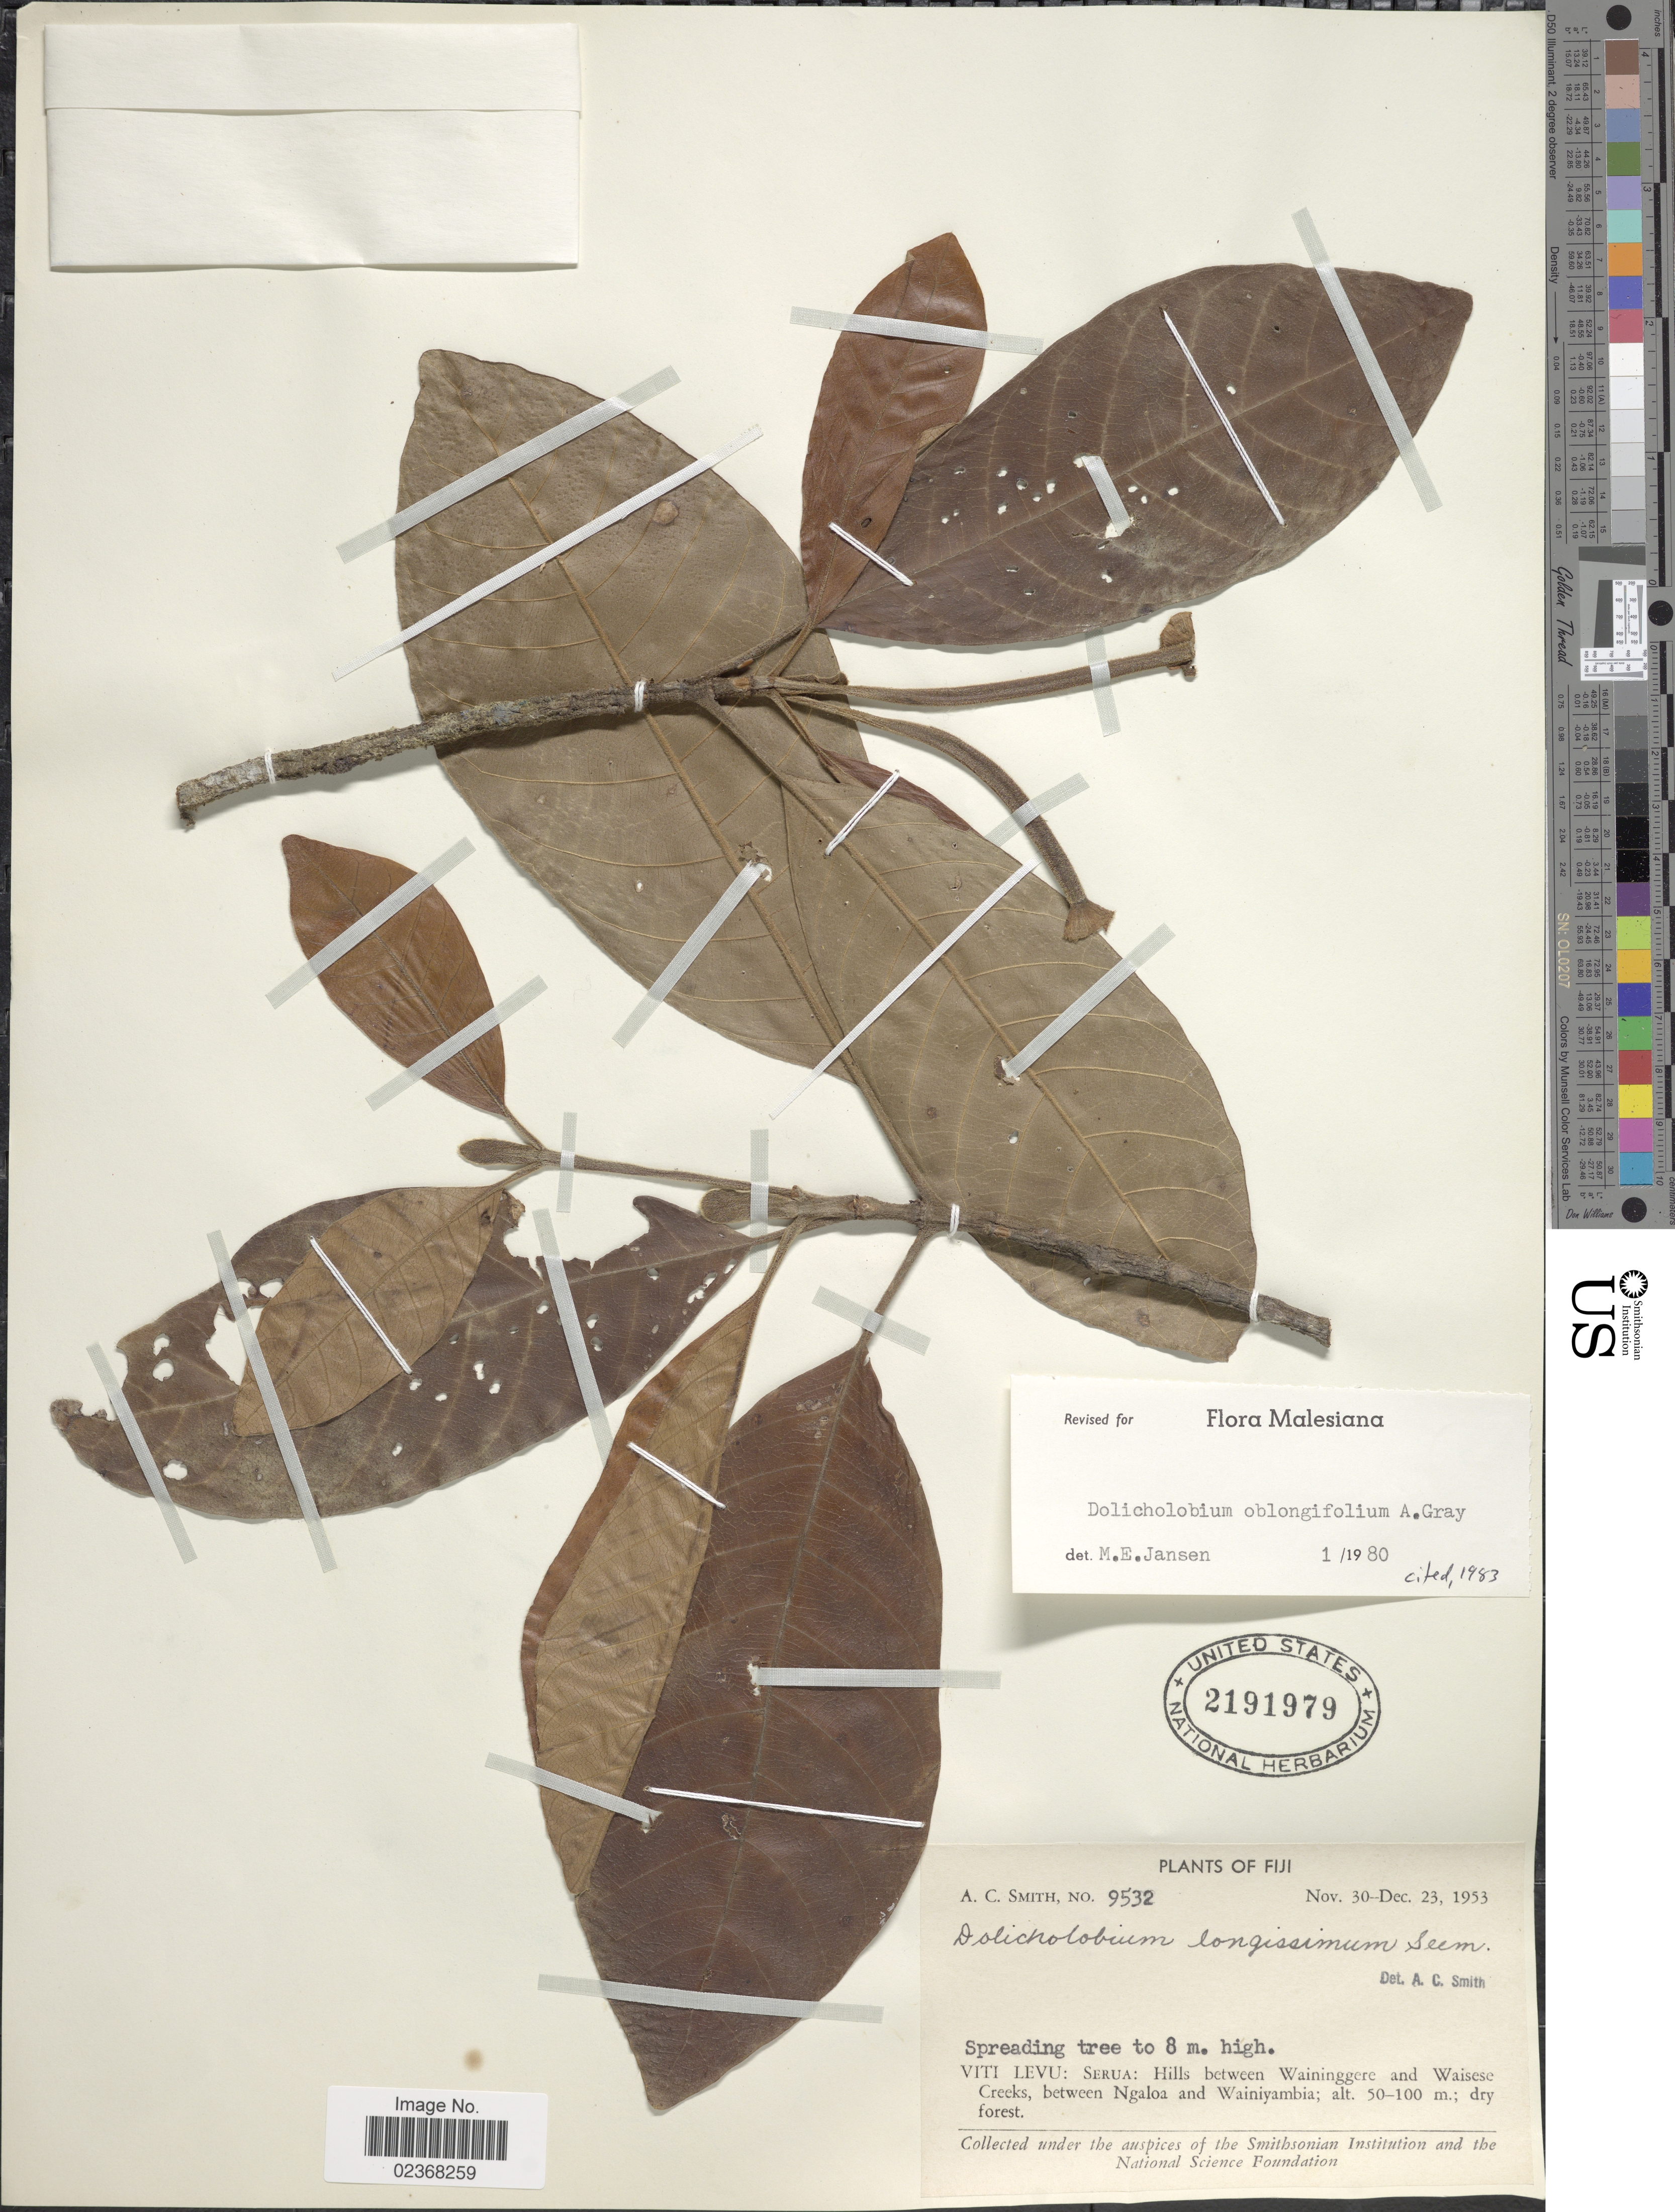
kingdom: Plantae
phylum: Tracheophyta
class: Magnoliopsida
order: Gentianales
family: Rubiaceae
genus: Dolicholobium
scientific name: Dolicholobium oblongifolium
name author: A. Gray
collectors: A. C. Smith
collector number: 9532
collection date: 1953-11-30/1953-12-23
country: Fiji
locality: Viti Levu: Serua: Hills between Waininggere and Waisese Creeks, between Ngaloa and Wainiyambia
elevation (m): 50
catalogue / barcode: US 2191979